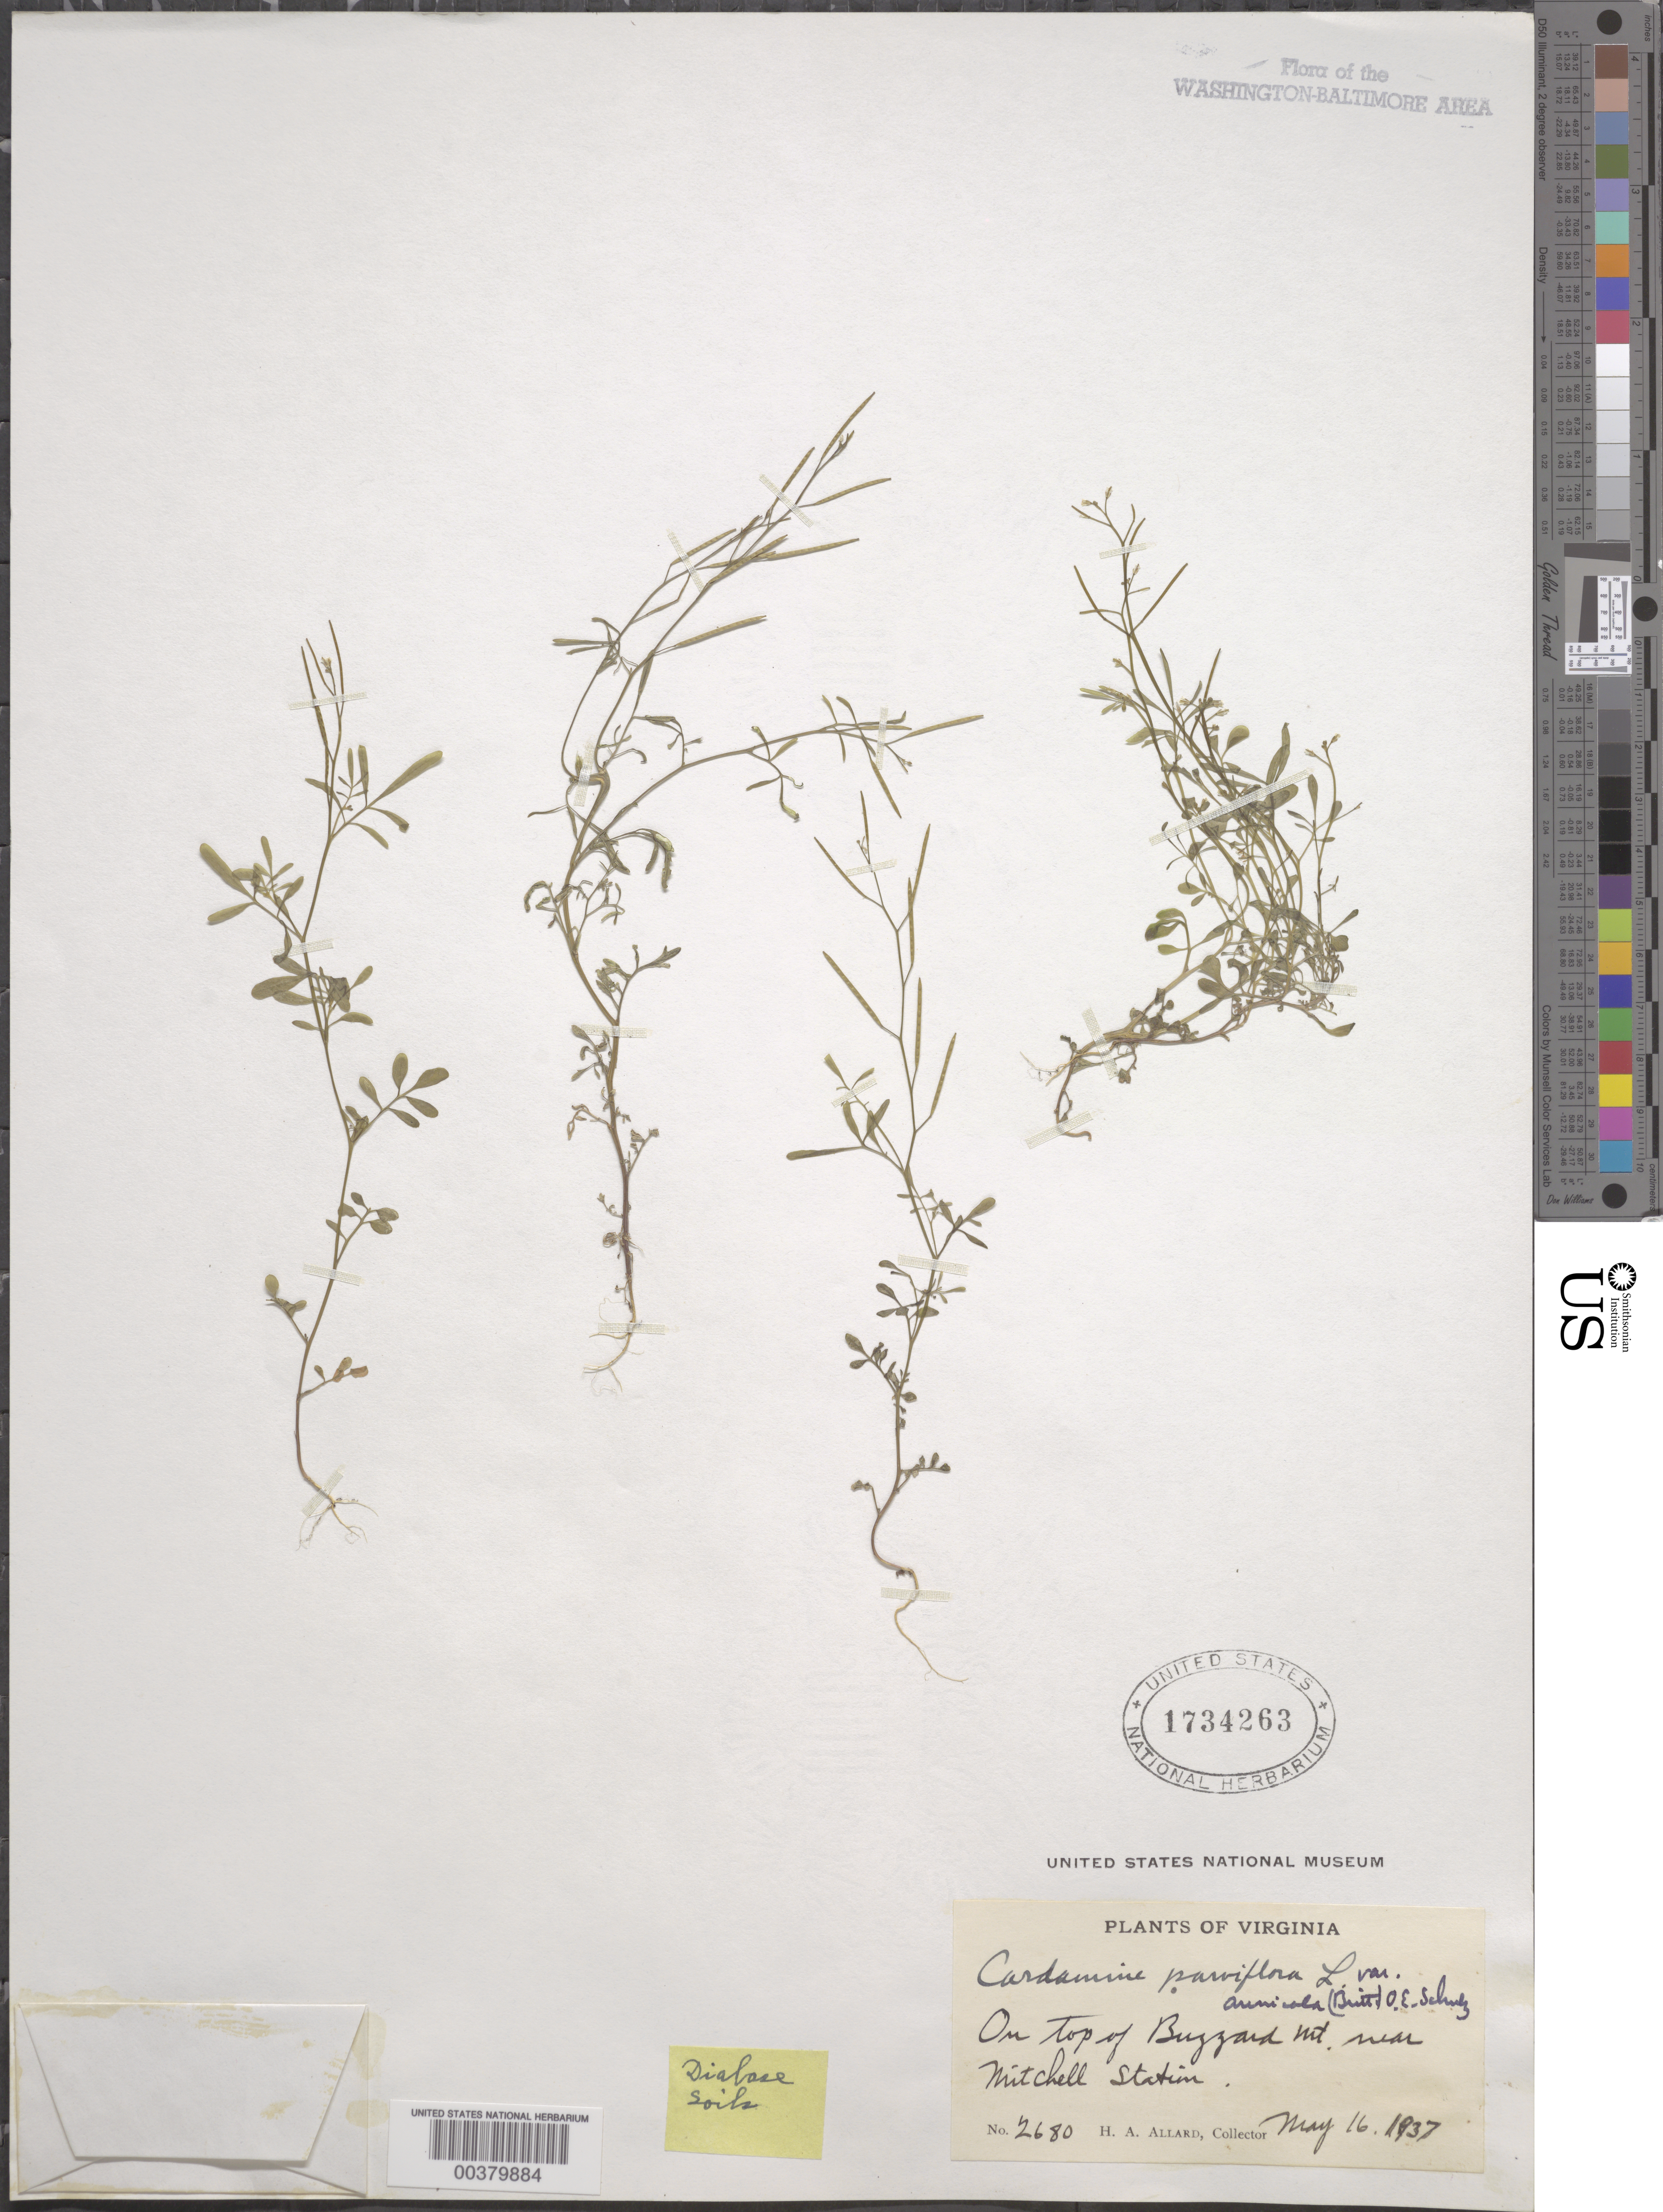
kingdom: Plantae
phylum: Tracheophyta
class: Magnoliopsida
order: Brassicales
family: Brassicaceae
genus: Cardamine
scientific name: Cardamine parviflora var. arenicola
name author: (Britton) O.E. Schulz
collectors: H. A. Allard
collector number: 2680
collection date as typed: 16 May 1937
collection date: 1937-05-16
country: United States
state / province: Virginia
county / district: Culpeper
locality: Buzzard Mountain, Mitchell Station vicinity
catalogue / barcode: US 1734263